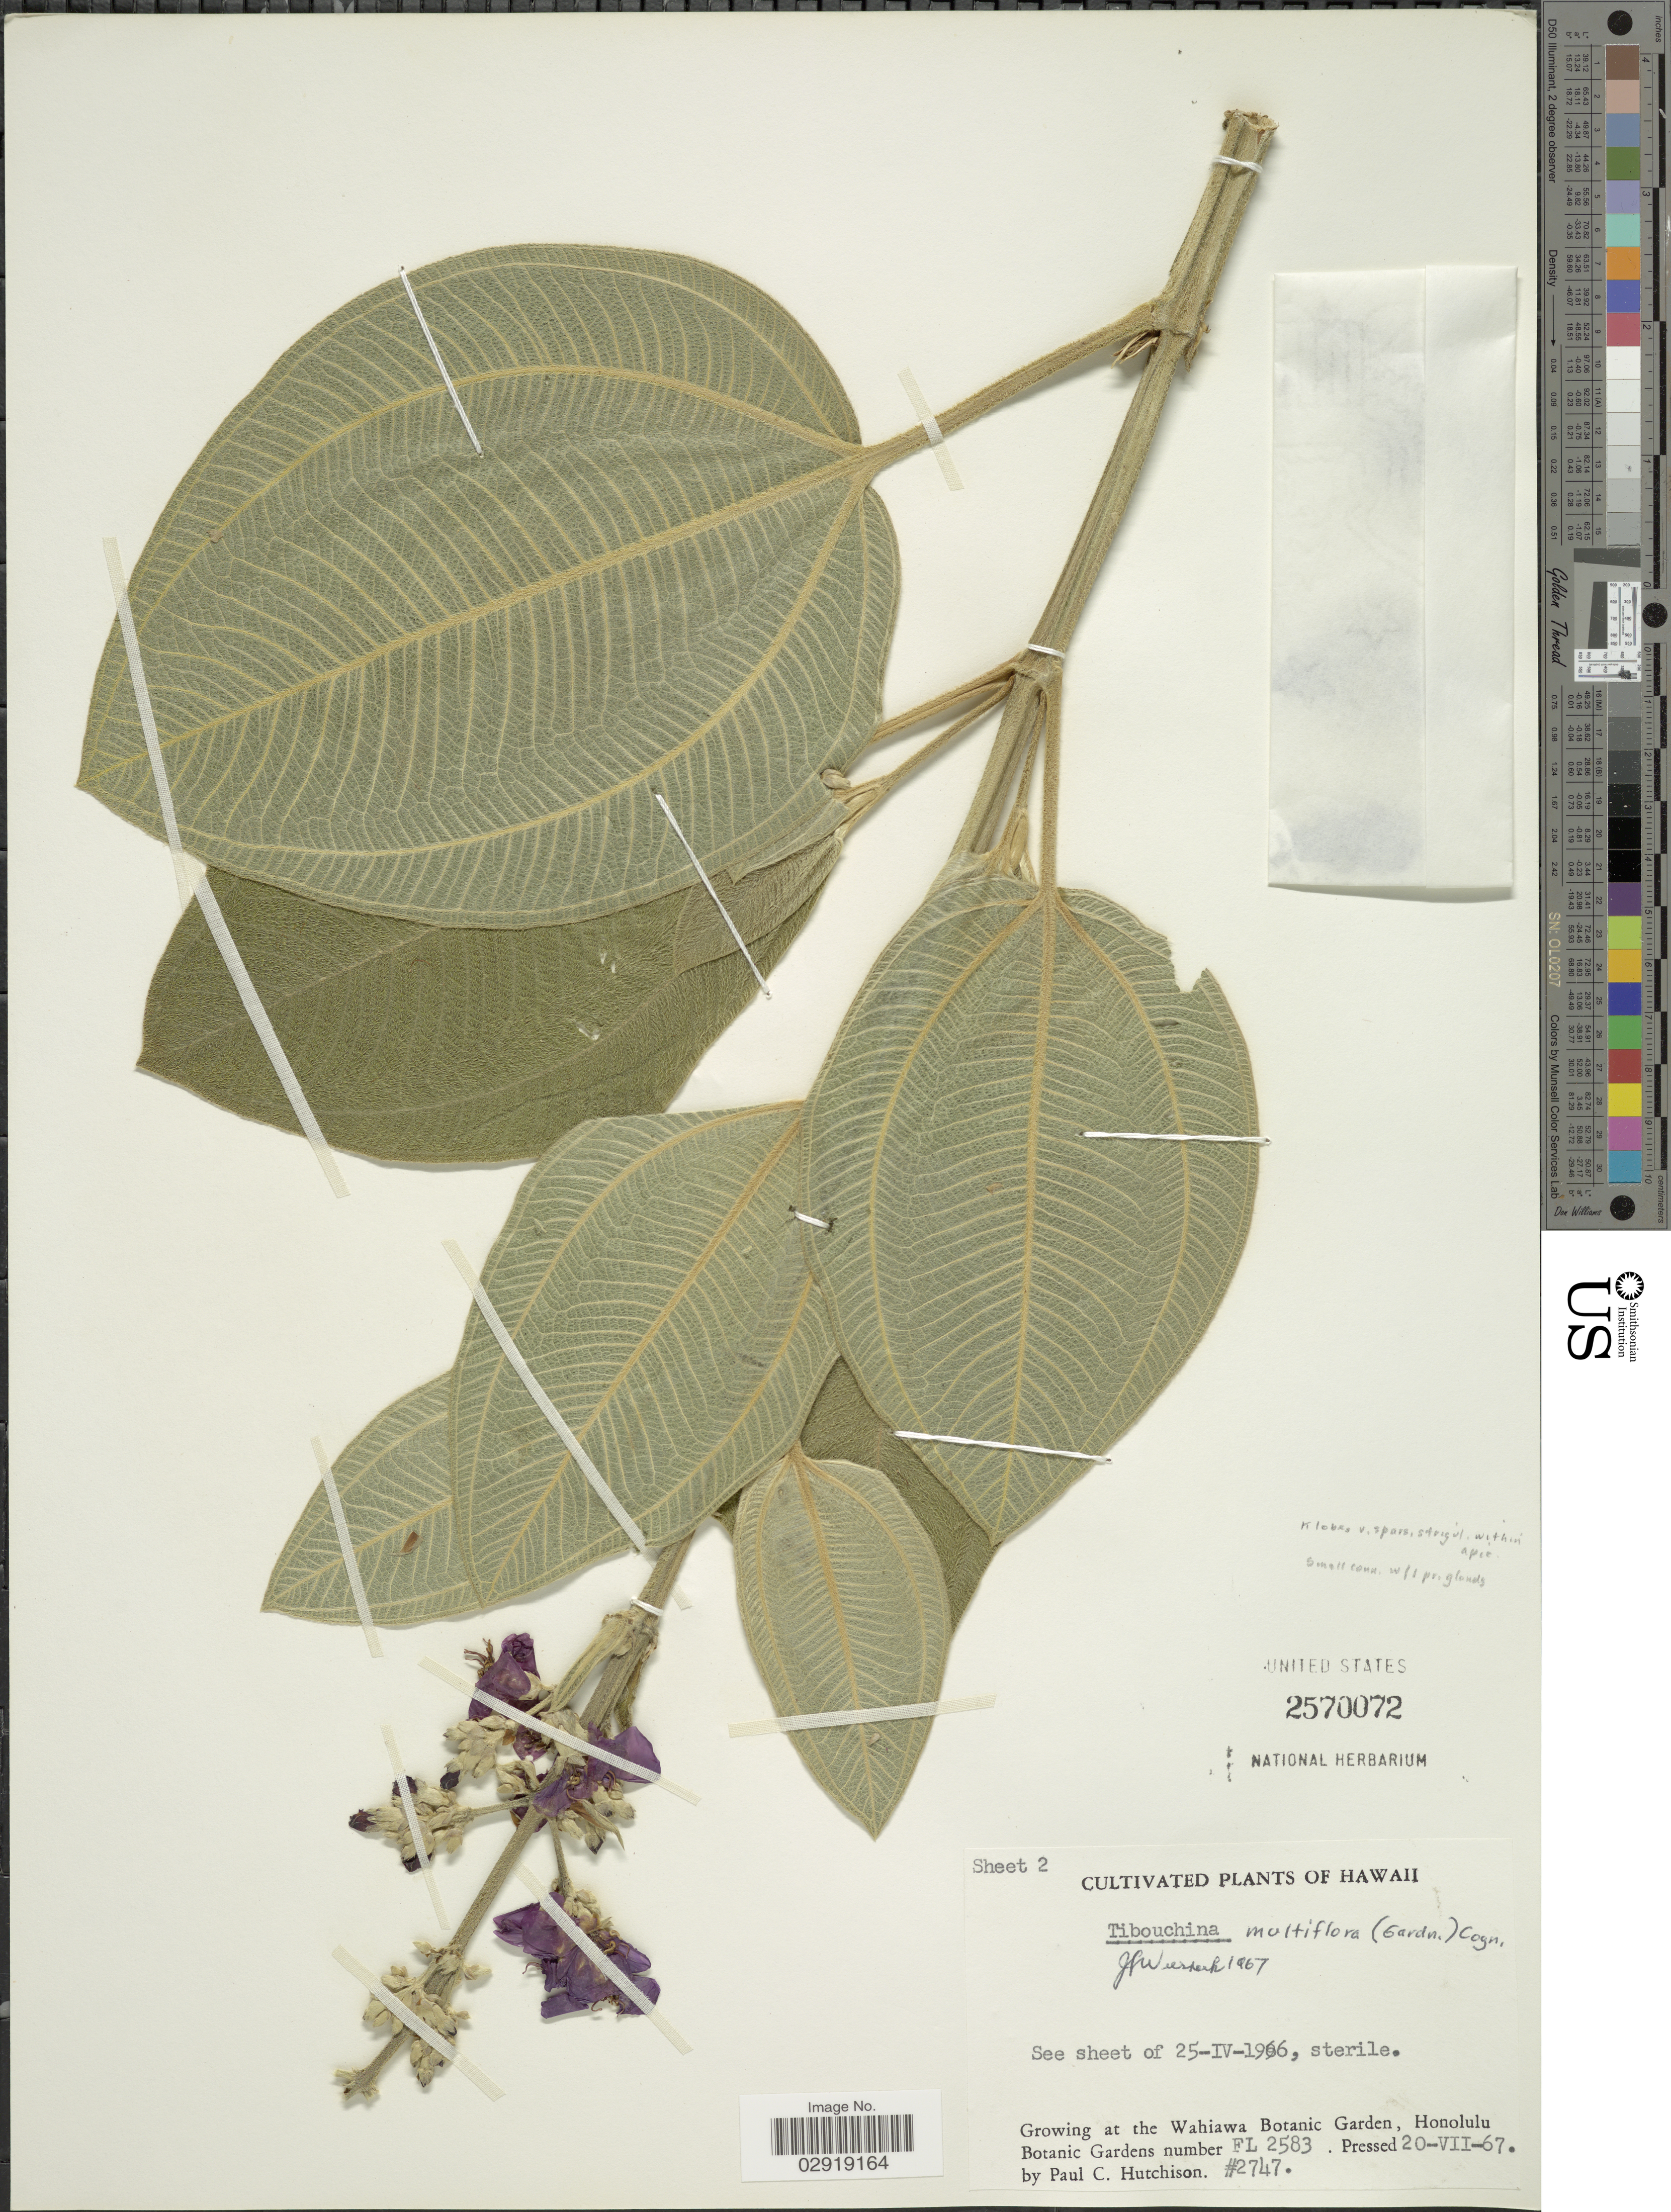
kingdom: Plantae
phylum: Tracheophyta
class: Magnoliopsida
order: Myrtales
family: Melastomataceae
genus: Pleroma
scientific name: Pleroma heteromallum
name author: (D. Don) D. Don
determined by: Wagner, W. L., (BOT), Smithsonian Institution - National Museum of Natural History (UNITED STATES)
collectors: P. C. Hutchison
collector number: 2747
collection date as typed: Transcribed d/m/y: 20/7/67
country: United States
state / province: Hawaii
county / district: Honolulu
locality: Growing at the Wahiawa Botanic Garden, Honolulu.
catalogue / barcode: US 2570072